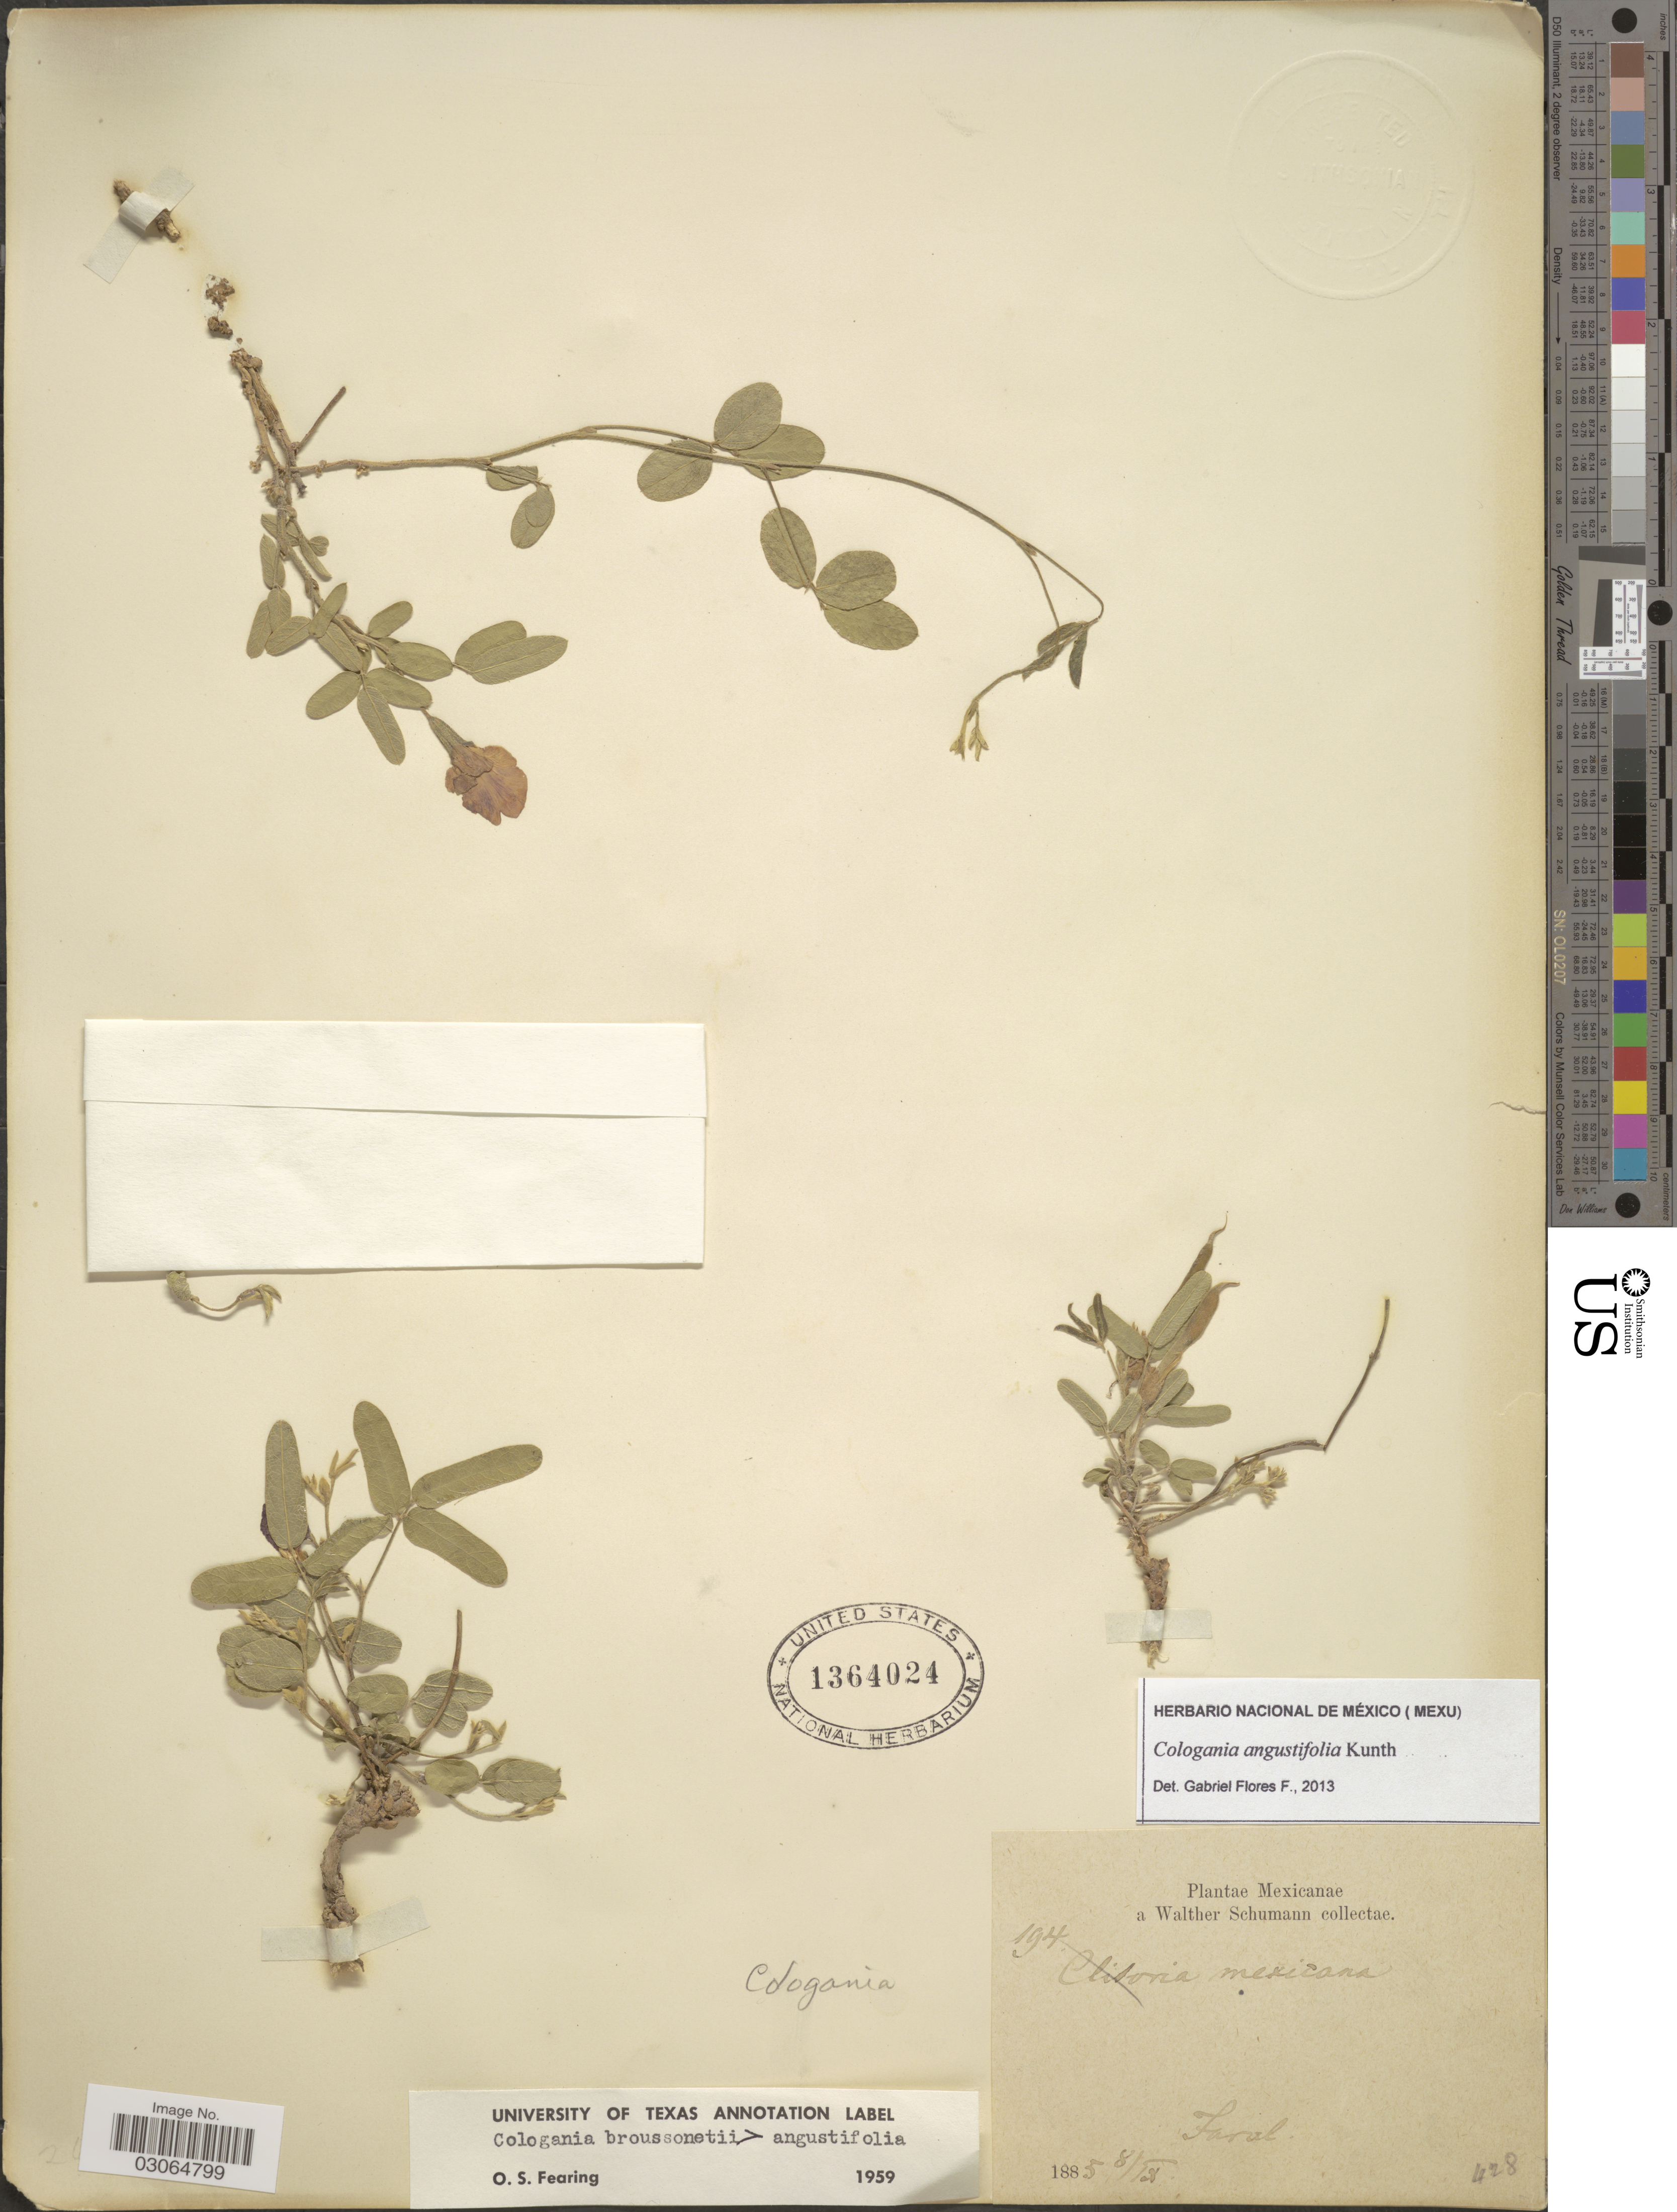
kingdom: Plantae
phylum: Tracheophyta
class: Magnoliopsida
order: Fabales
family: Fabaceae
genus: Cologania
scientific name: Cologania angustifolia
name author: Kunth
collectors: W. Schumann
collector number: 194?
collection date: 1885-10-08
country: Mexico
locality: Mexicanae. Faral.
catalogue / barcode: US 1364024